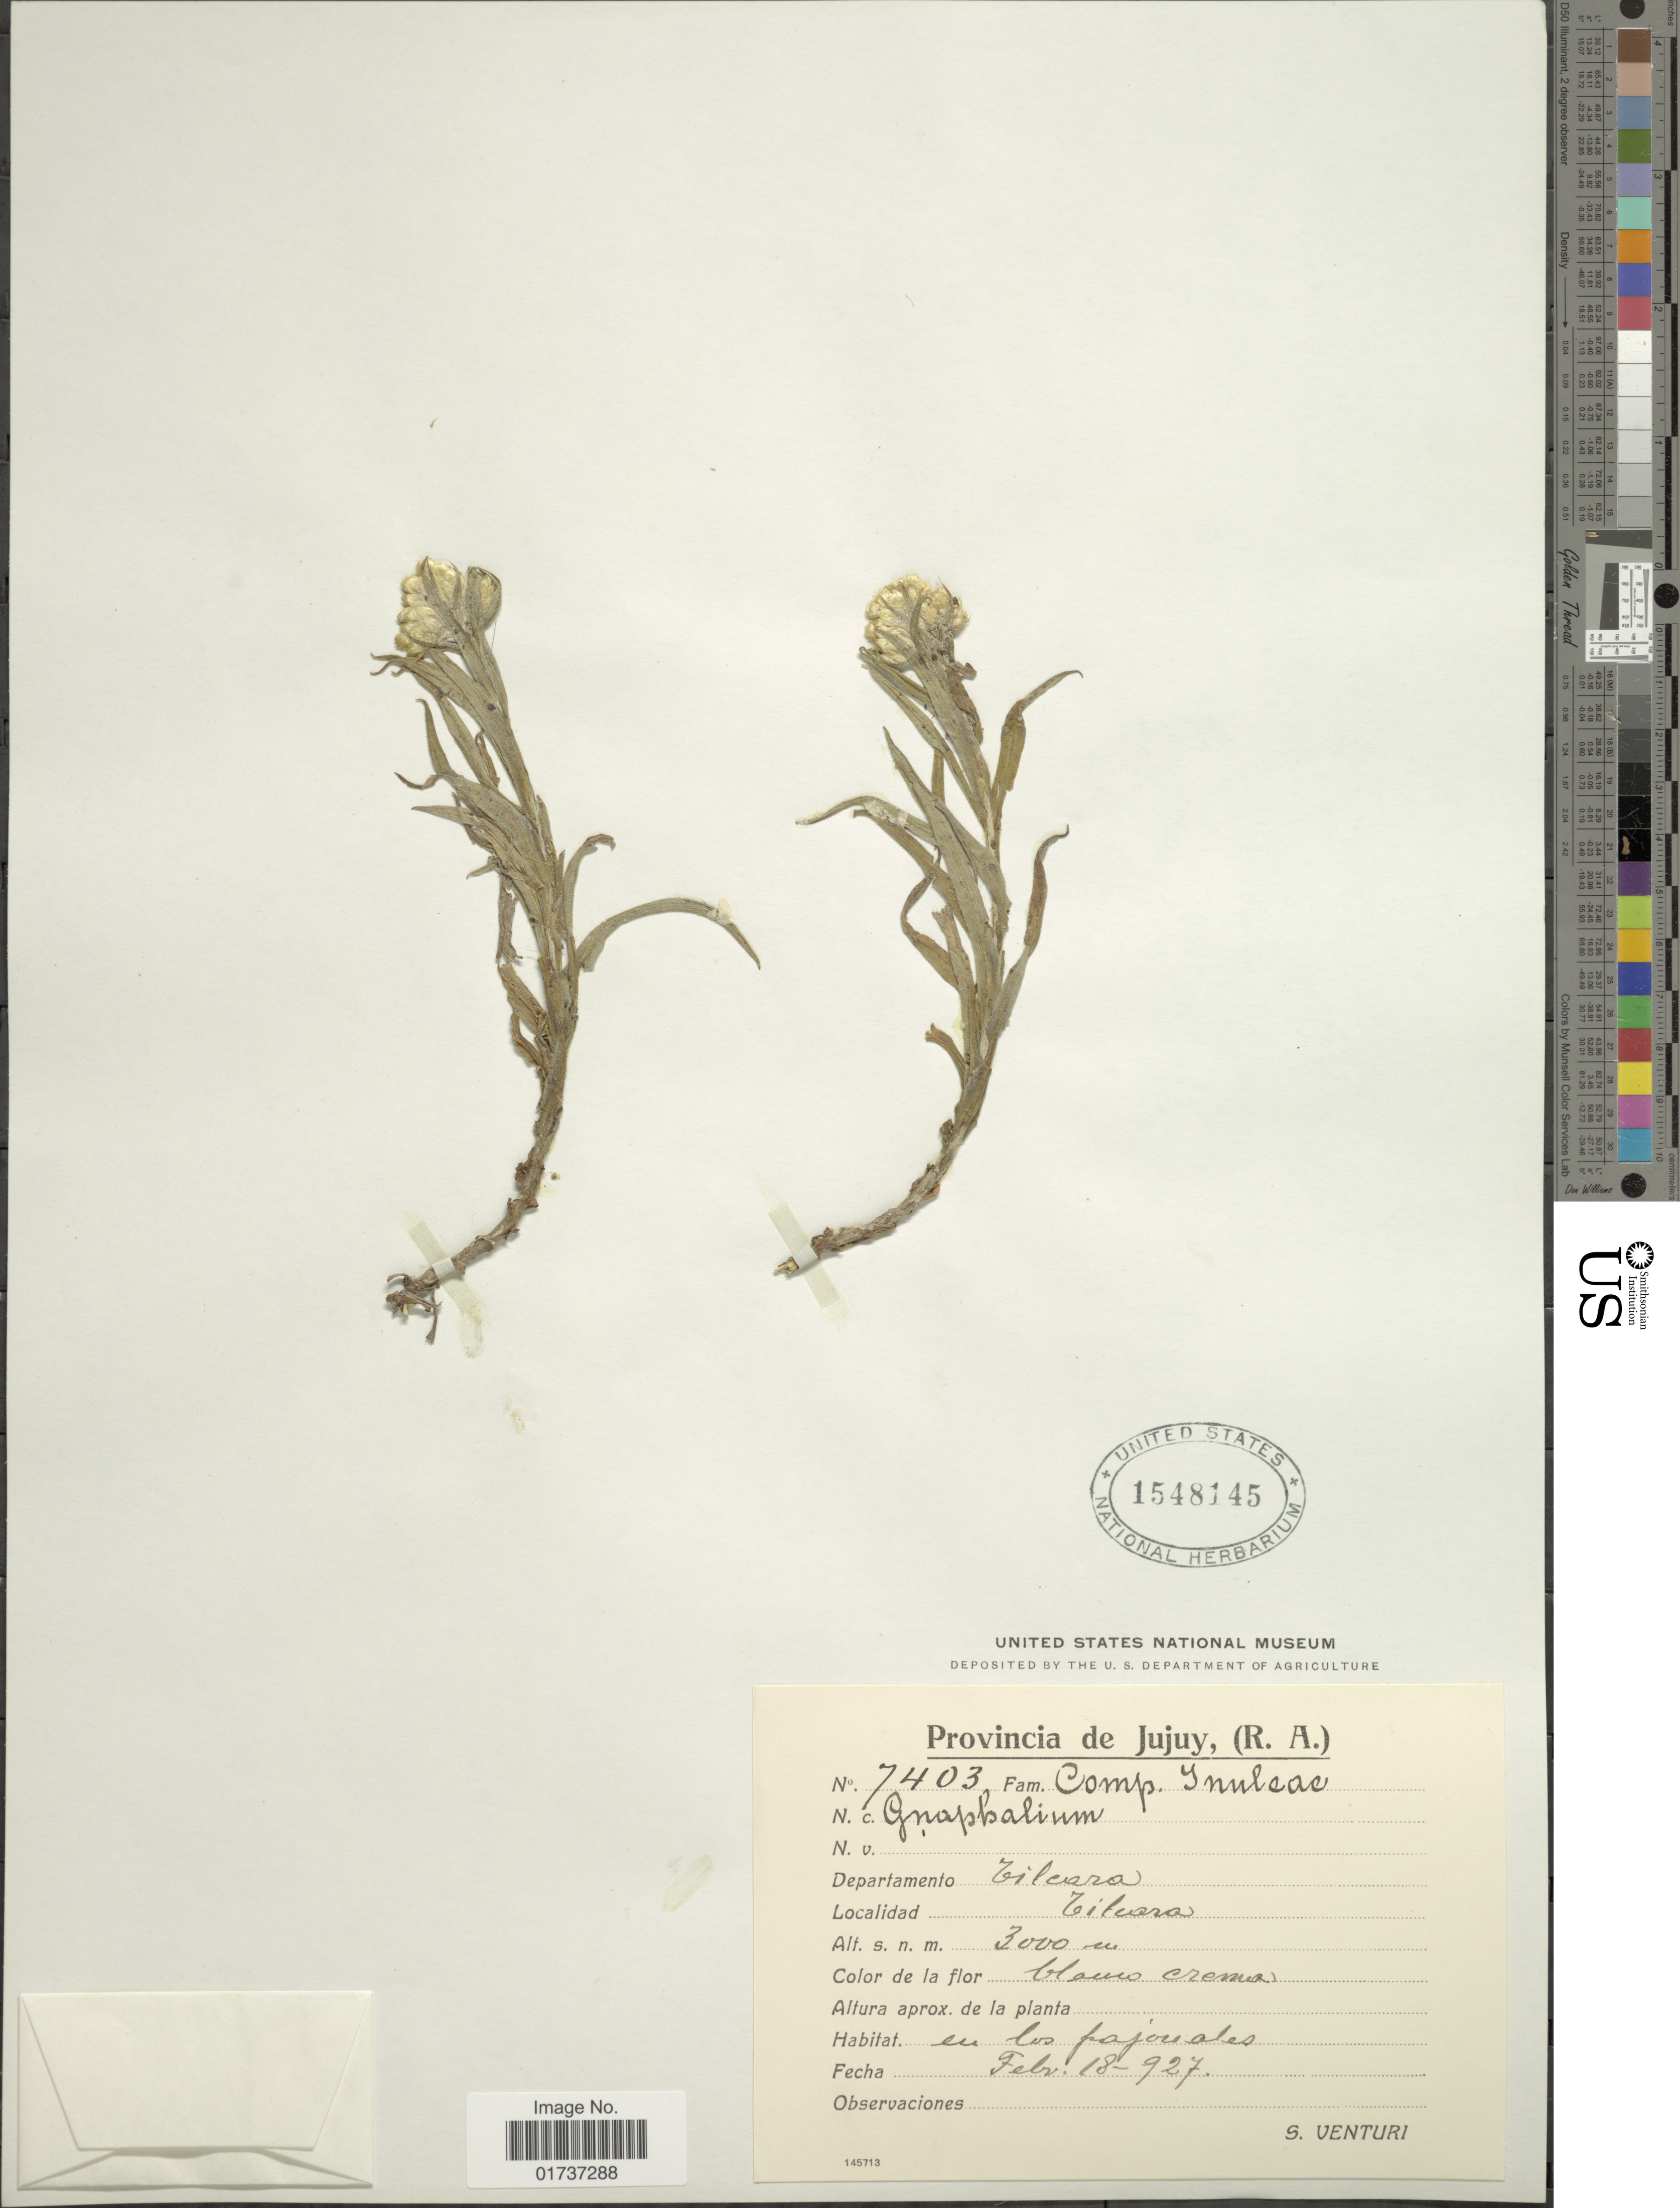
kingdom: Plantae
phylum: Tracheophyta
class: Magnoliopsida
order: Asterales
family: Asteraceae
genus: Gnaphalium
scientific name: Gnaphalium sp.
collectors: S. Venturi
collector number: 7403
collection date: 1927-02-18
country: Argentina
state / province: Jujuy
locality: (R.A.) Departamento Tilcara, Tilcara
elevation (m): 3000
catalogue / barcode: US 1548145